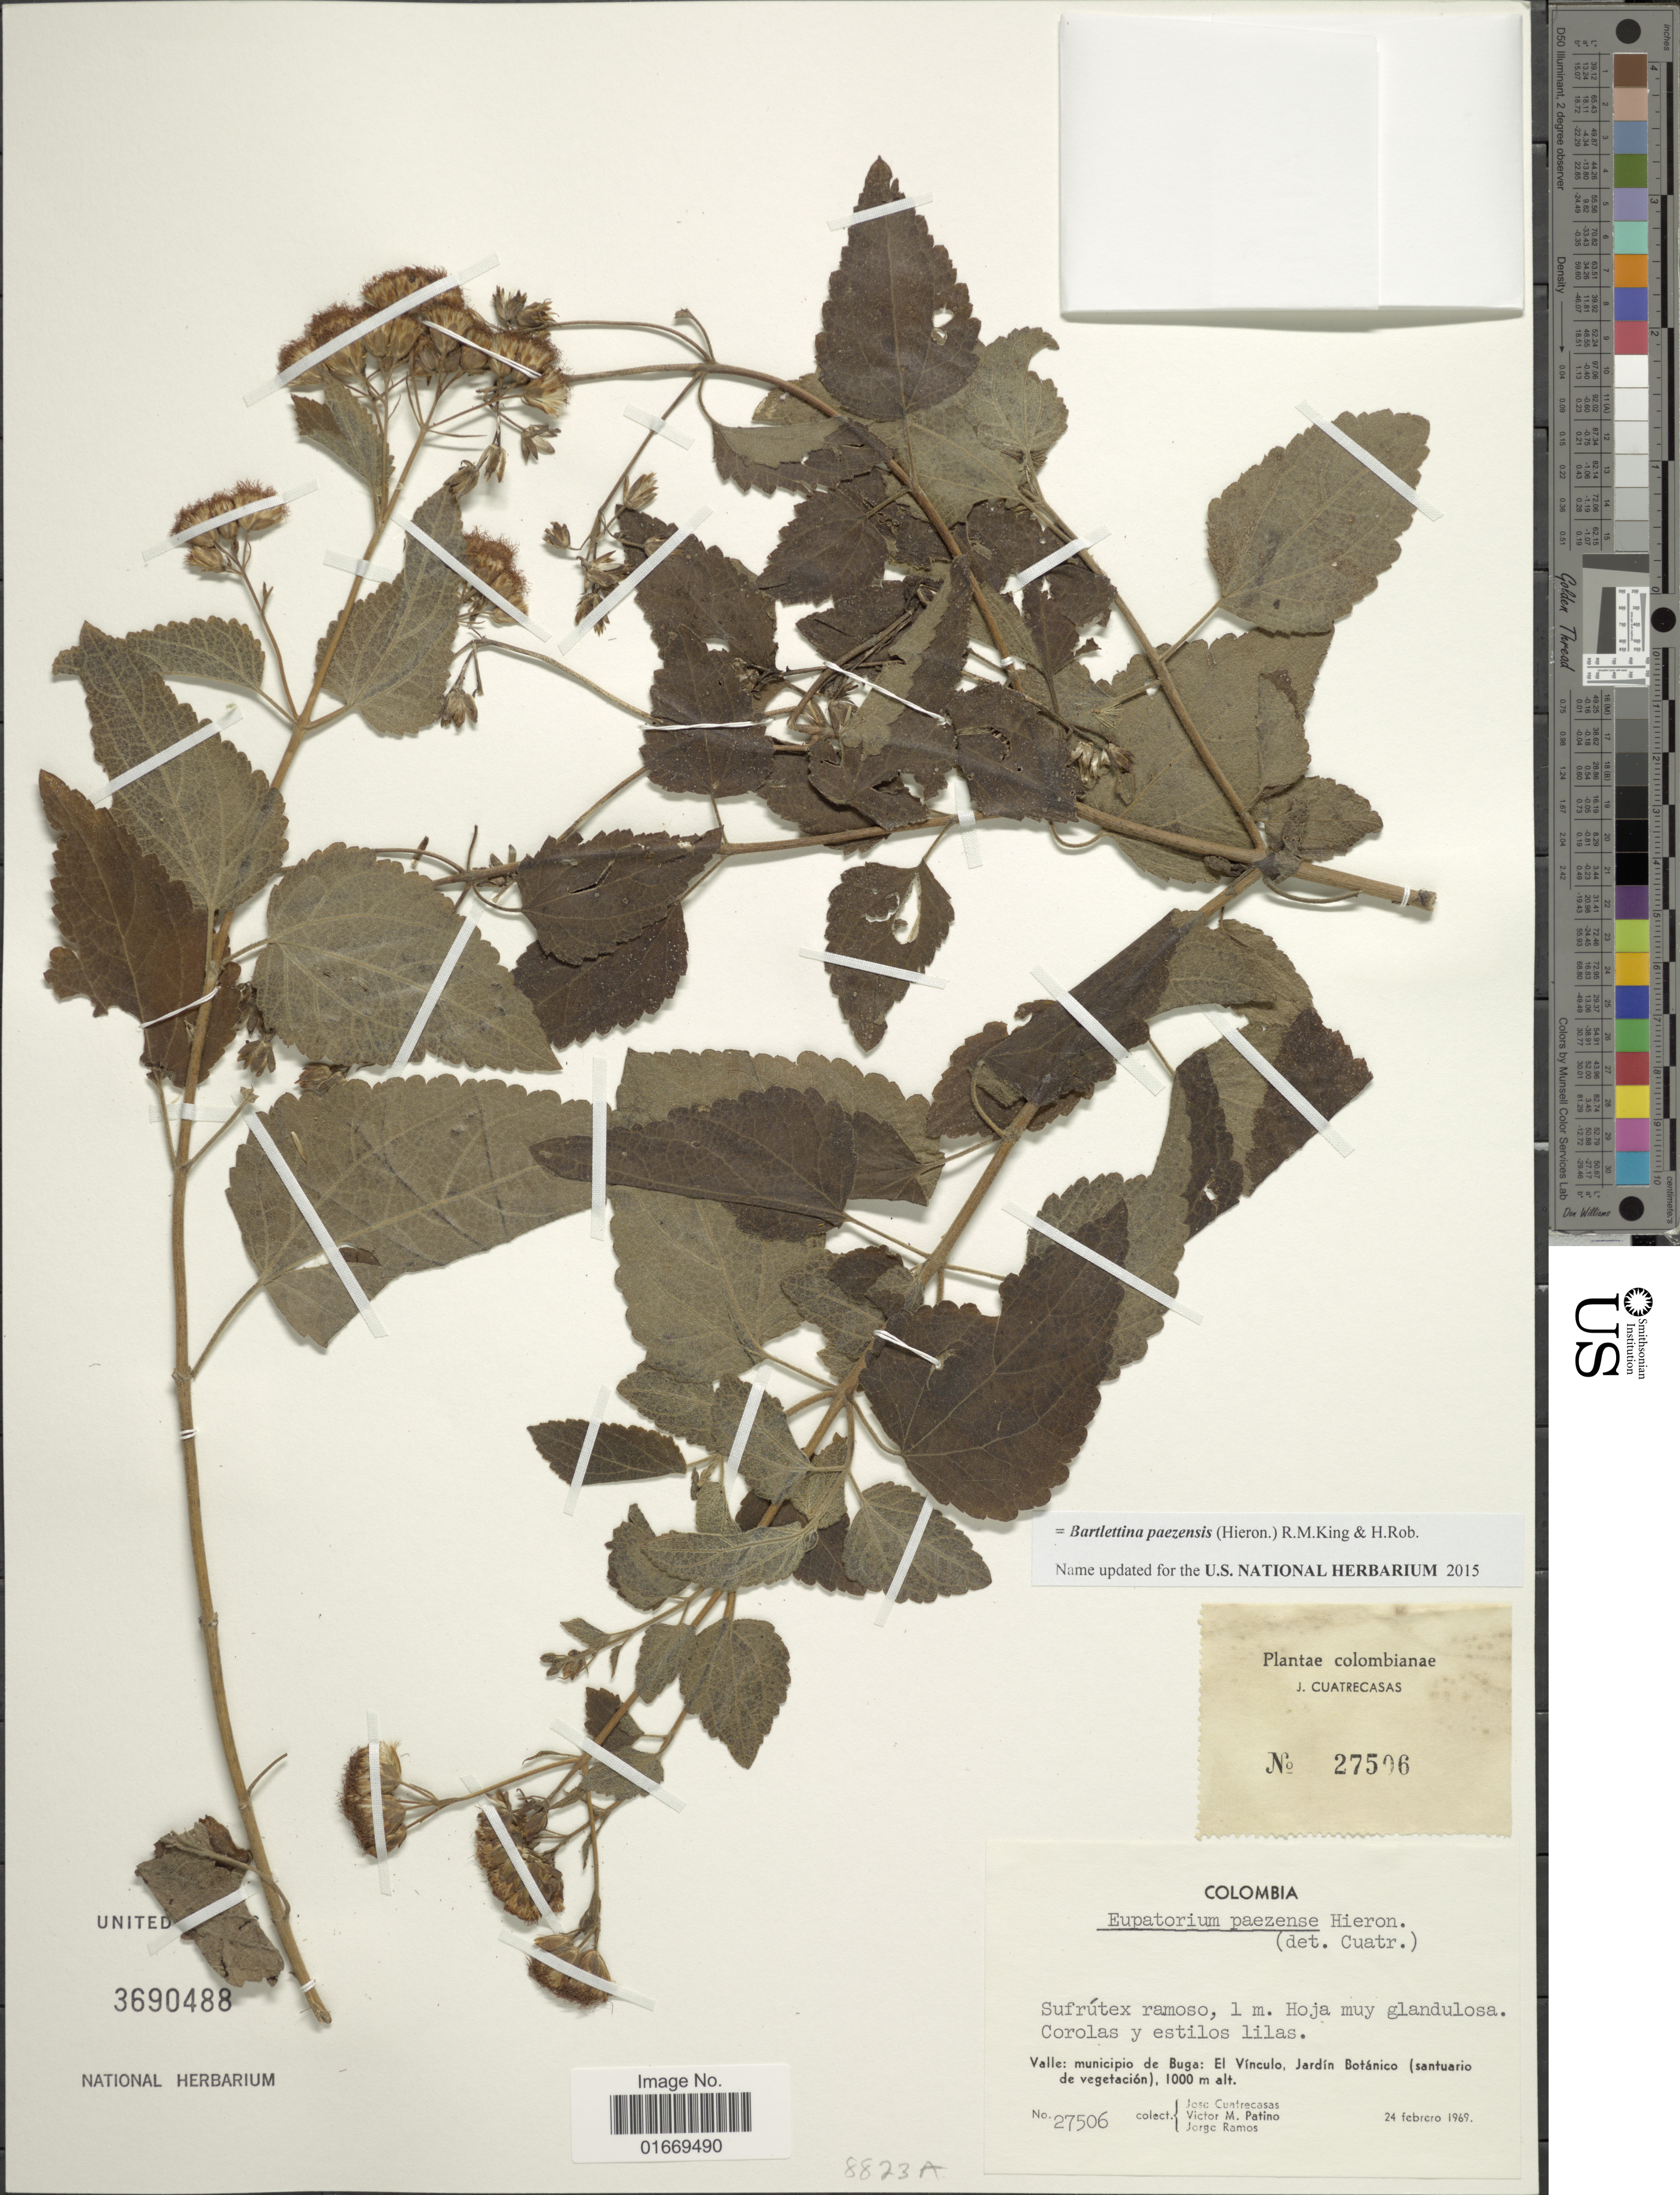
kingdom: Plantae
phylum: Tracheophyta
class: Magnoliopsida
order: Asterales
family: Asteraceae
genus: Bartlettina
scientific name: Bartlettina paezensis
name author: (Hieron.) R.M. King & H. Rob.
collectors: J. Cuatrecasas, V. M. Patiño & J. Ramos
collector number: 27506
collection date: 1969-02-24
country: Colombia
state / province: Valle del Cauca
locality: Valle: municipio de Buga: El Vínculo, Jardín Botánico (santuario de vegetación)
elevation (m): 1000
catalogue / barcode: US 3690488